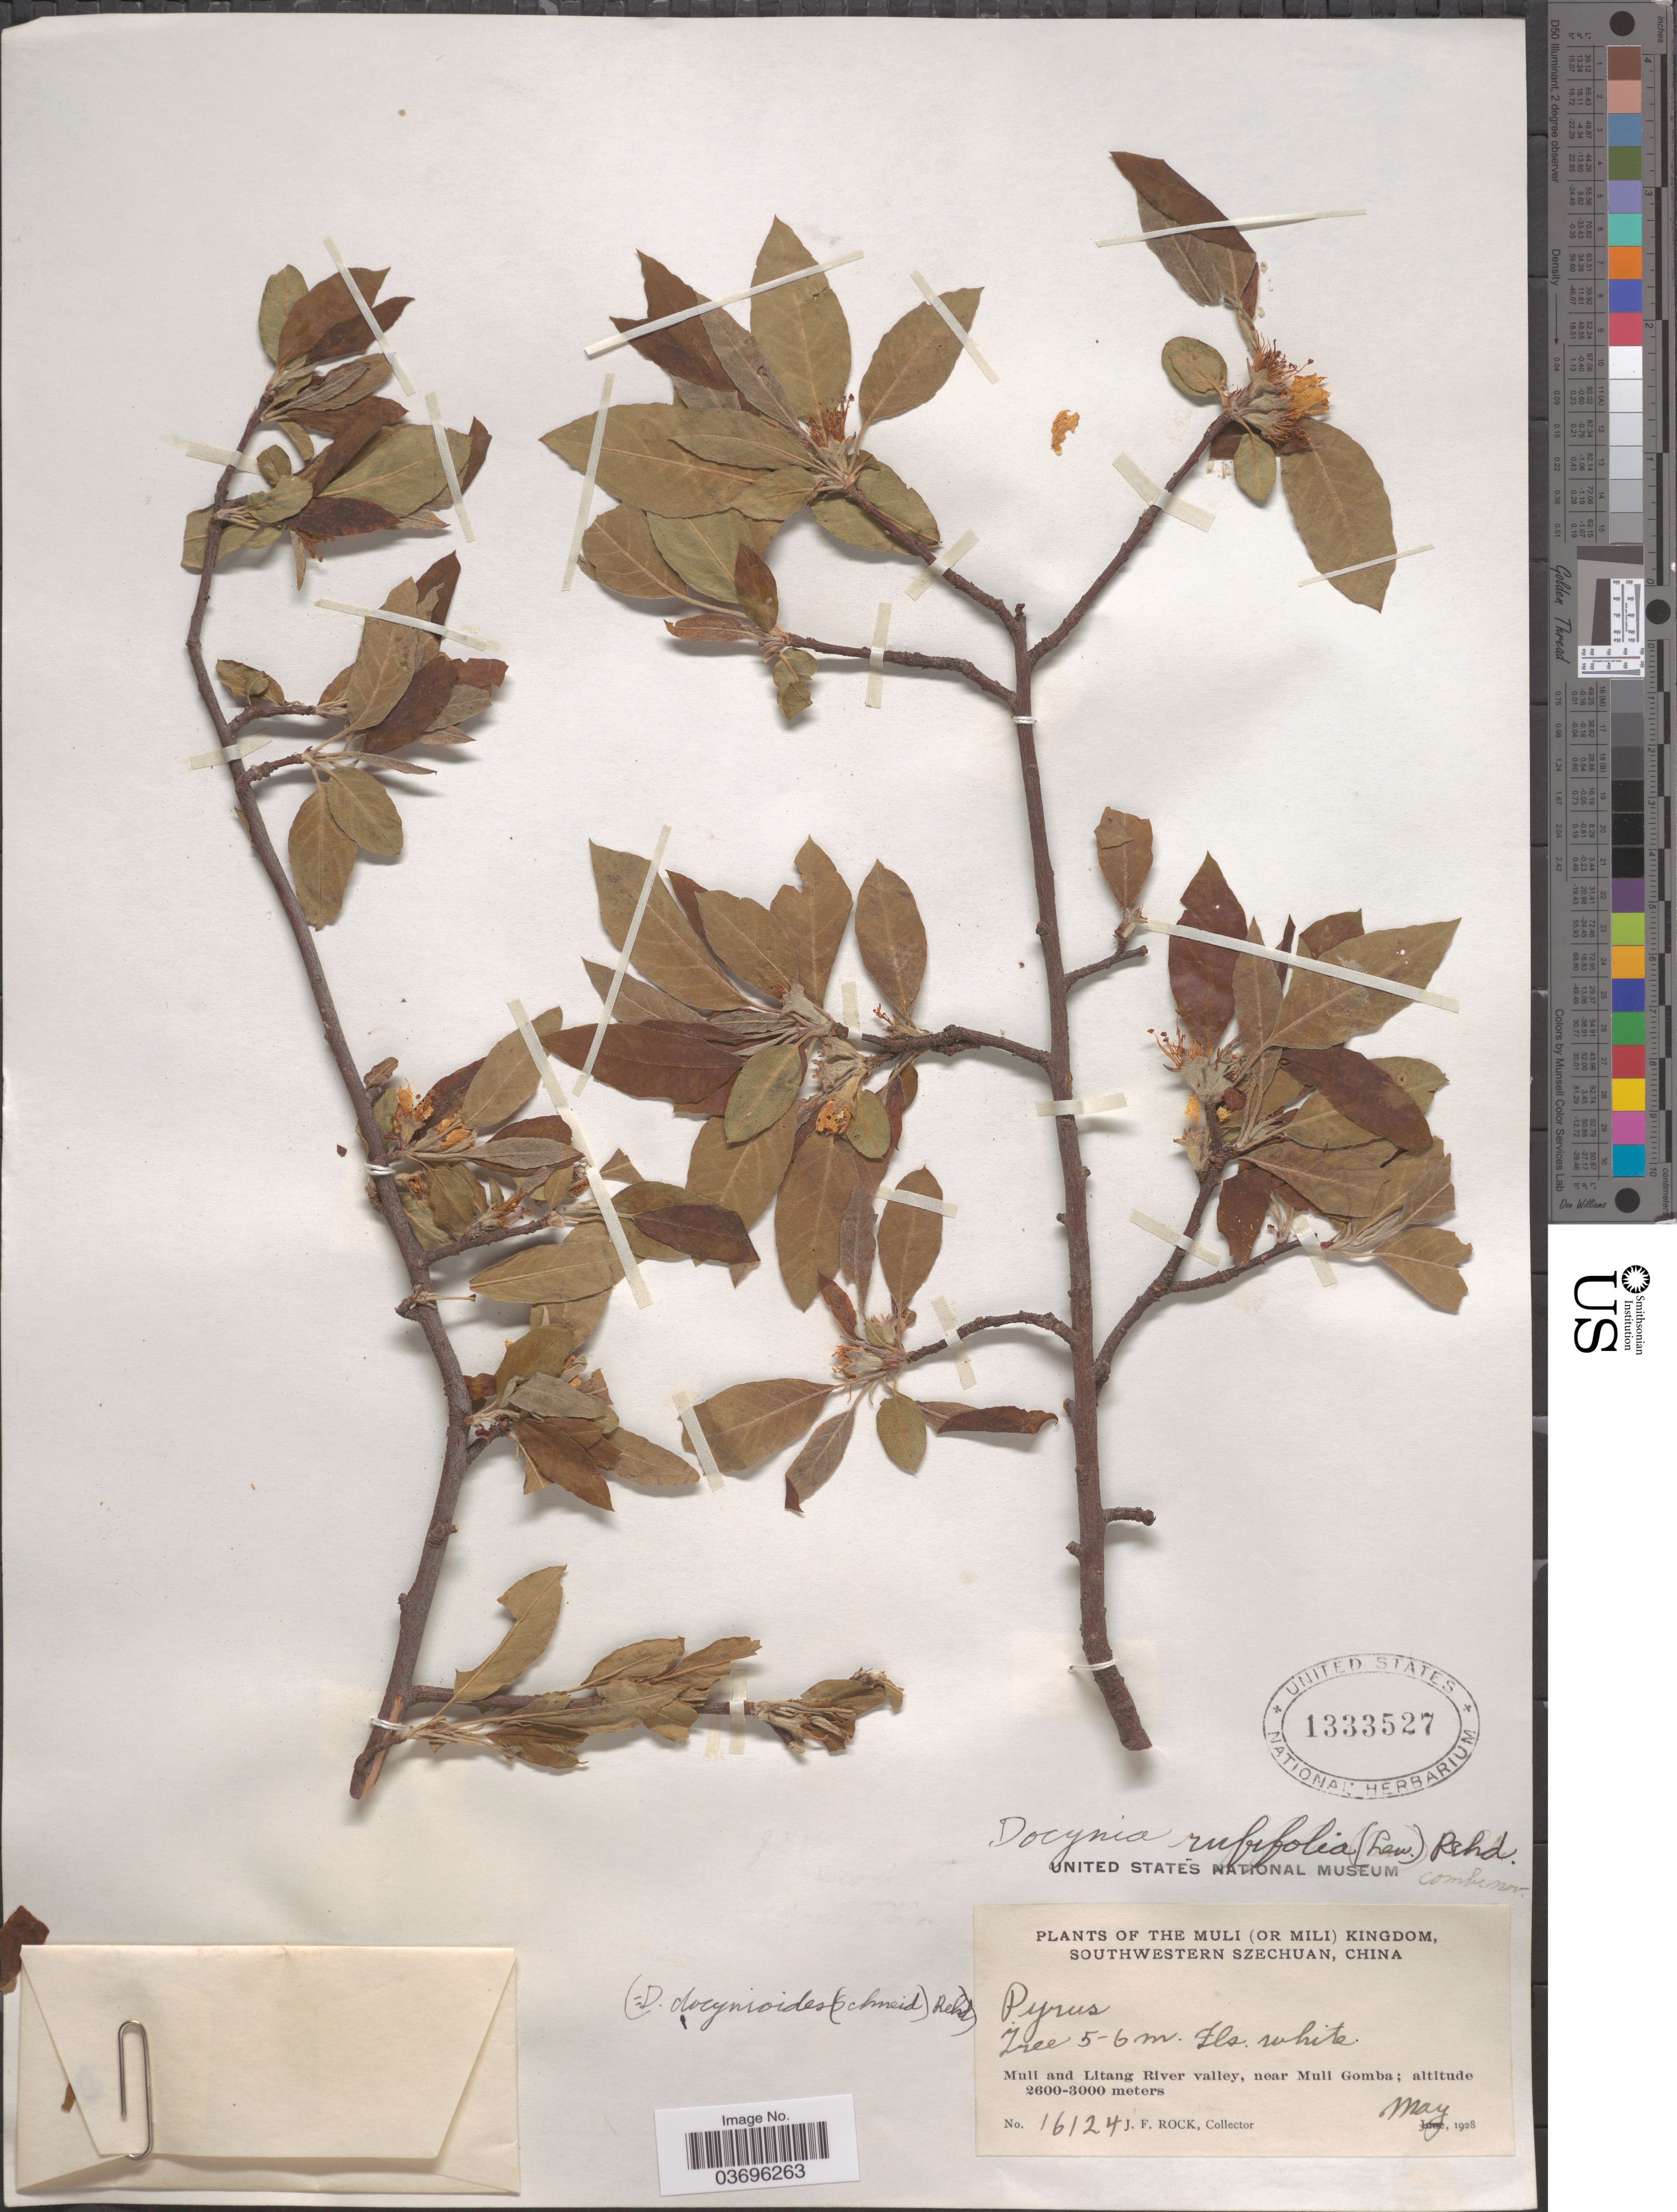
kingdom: Plantae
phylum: Tracheophyta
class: Magnoliopsida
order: Rosales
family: Rosaceae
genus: Docynia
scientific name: Docynia rufifolia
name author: (H. Lév.) Rehder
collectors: J. Rock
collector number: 16124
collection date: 1928-05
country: China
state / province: Sichuan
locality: The Muli (or Mili) Kingdom, Southwestern Szechuan. Muli and Litang River valley, near Muli Gomba.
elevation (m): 2600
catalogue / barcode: US 1333527